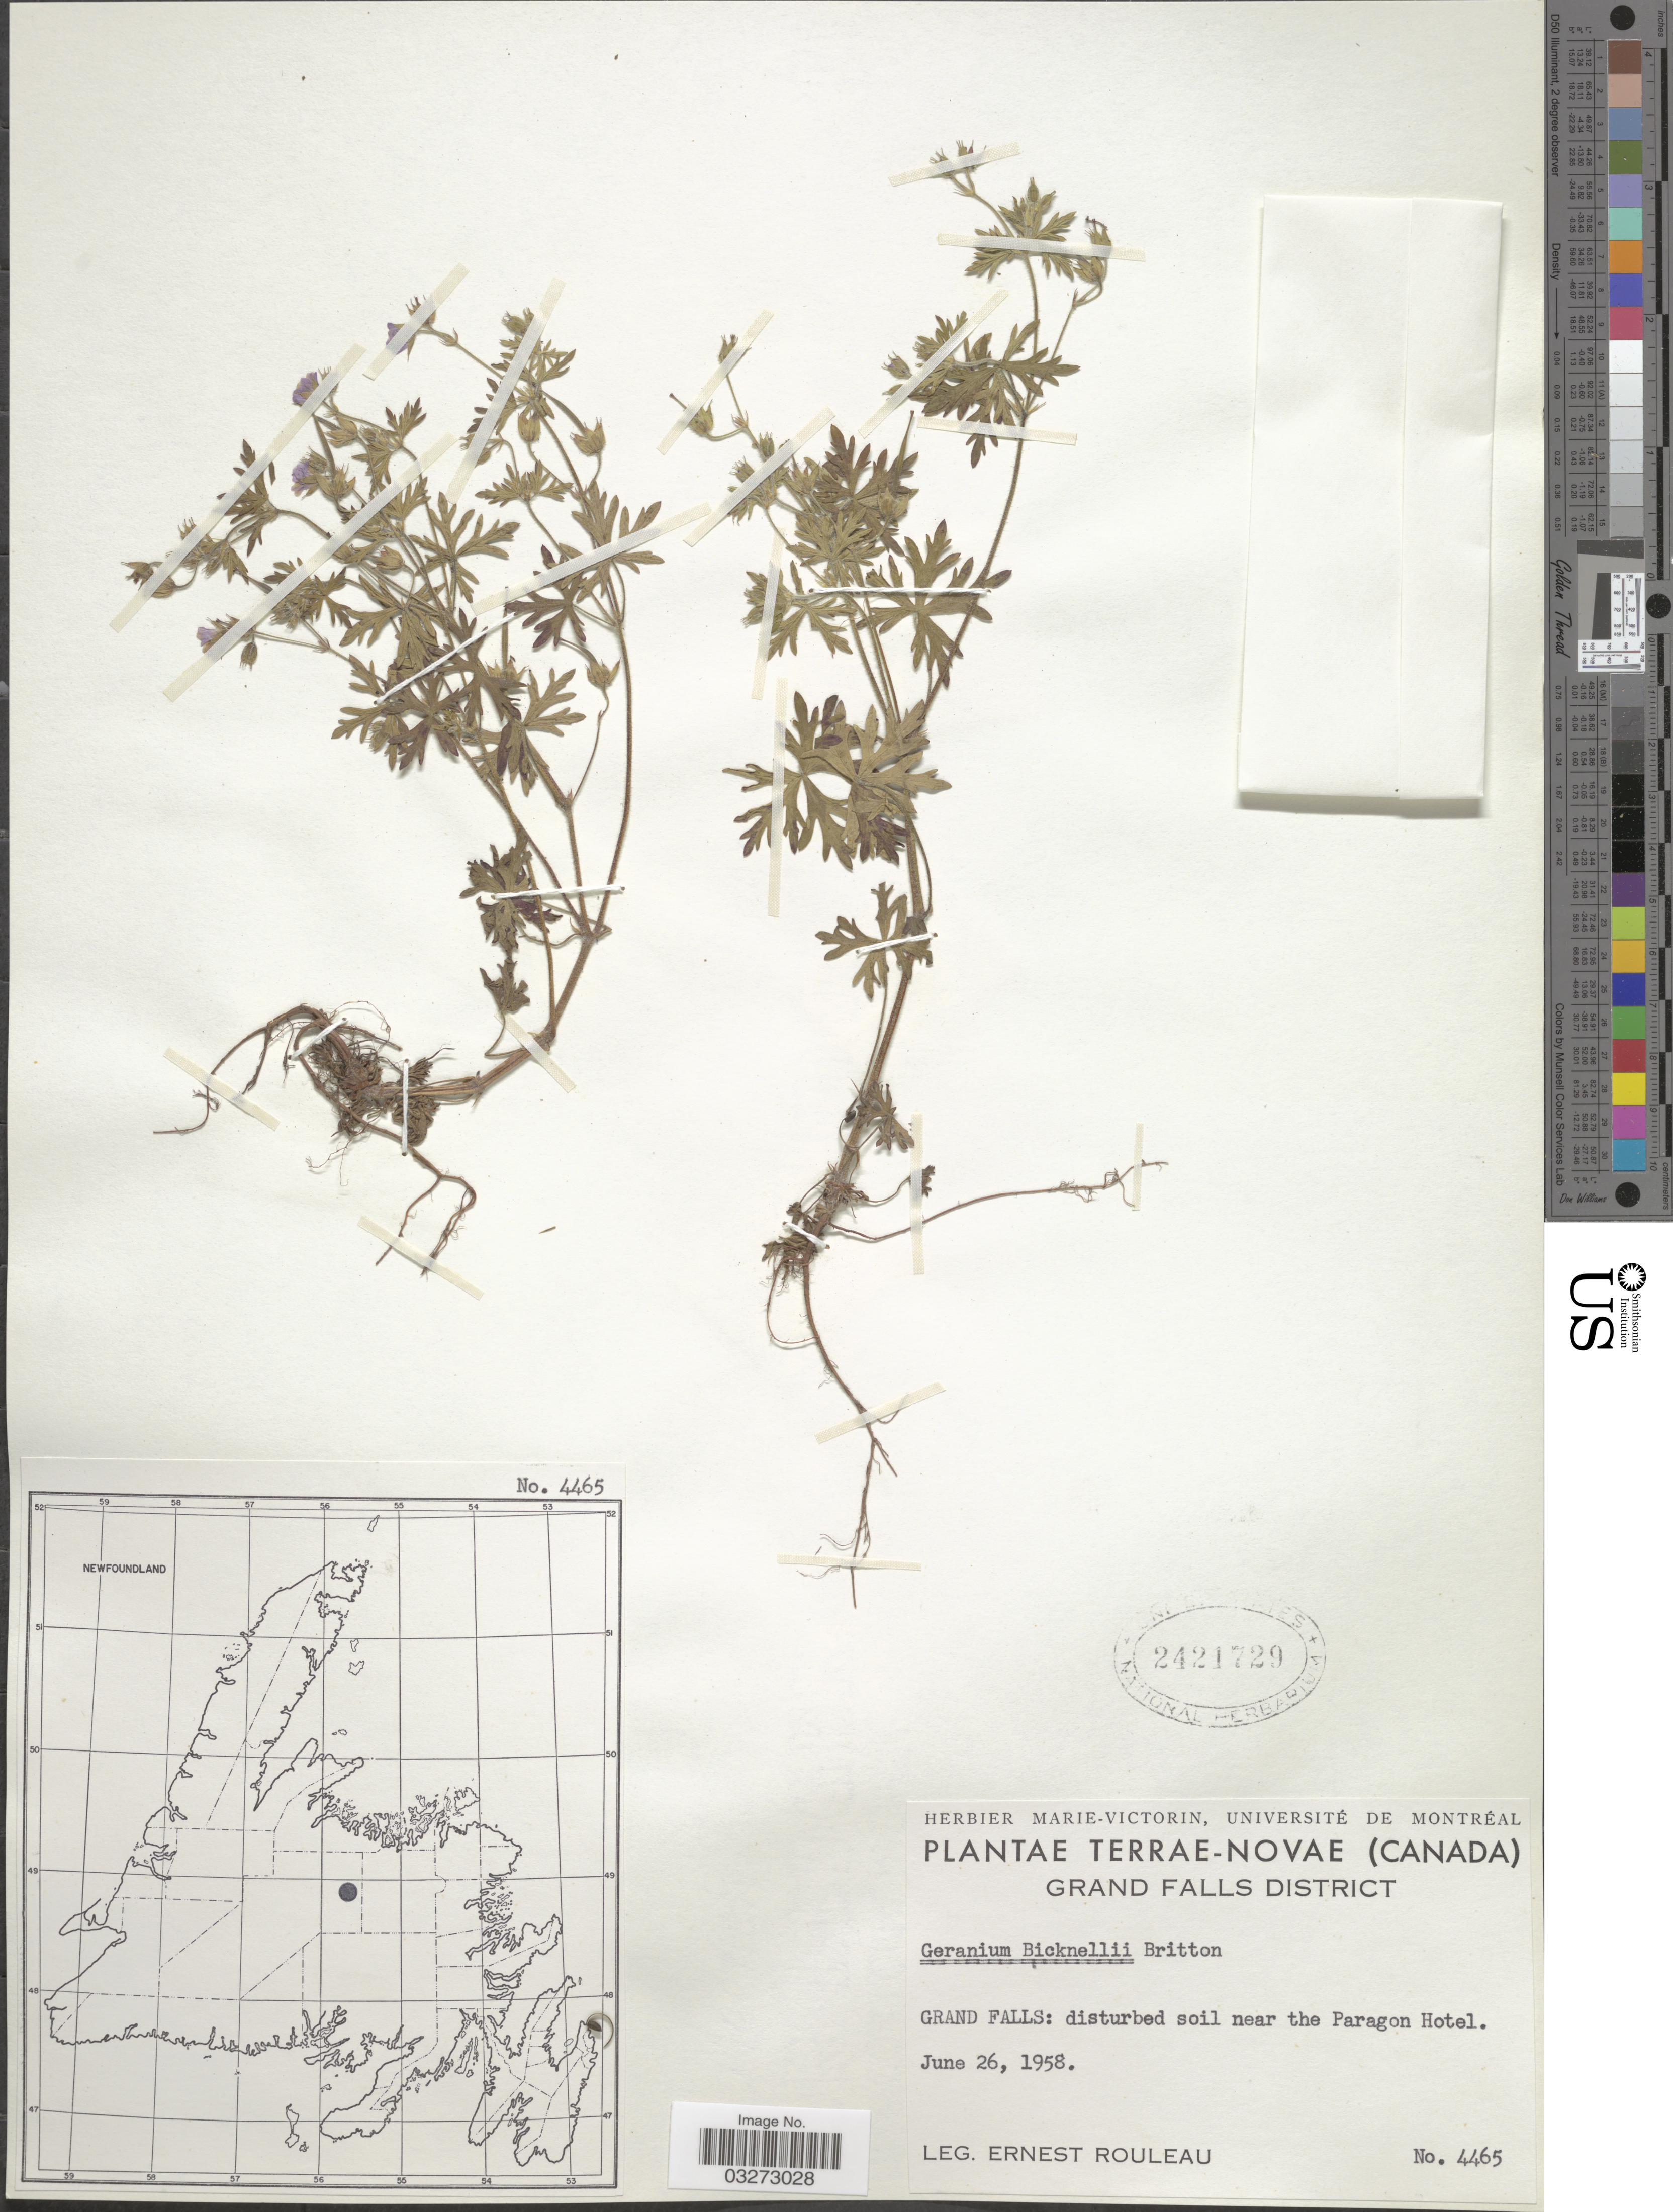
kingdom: Plantae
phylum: Tracheophyta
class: Magnoliopsida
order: Geraniales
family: Geraniaceae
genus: Geranium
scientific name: Geranium bicknellii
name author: Britton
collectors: E. Rouleau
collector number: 4465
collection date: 1958-06-26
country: Canada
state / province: Newfoundland and Labrador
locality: Terrae-Novae, Grand Falls District, Grand Falls: disturbed soil near the Paragon Hotel.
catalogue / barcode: US 2421729